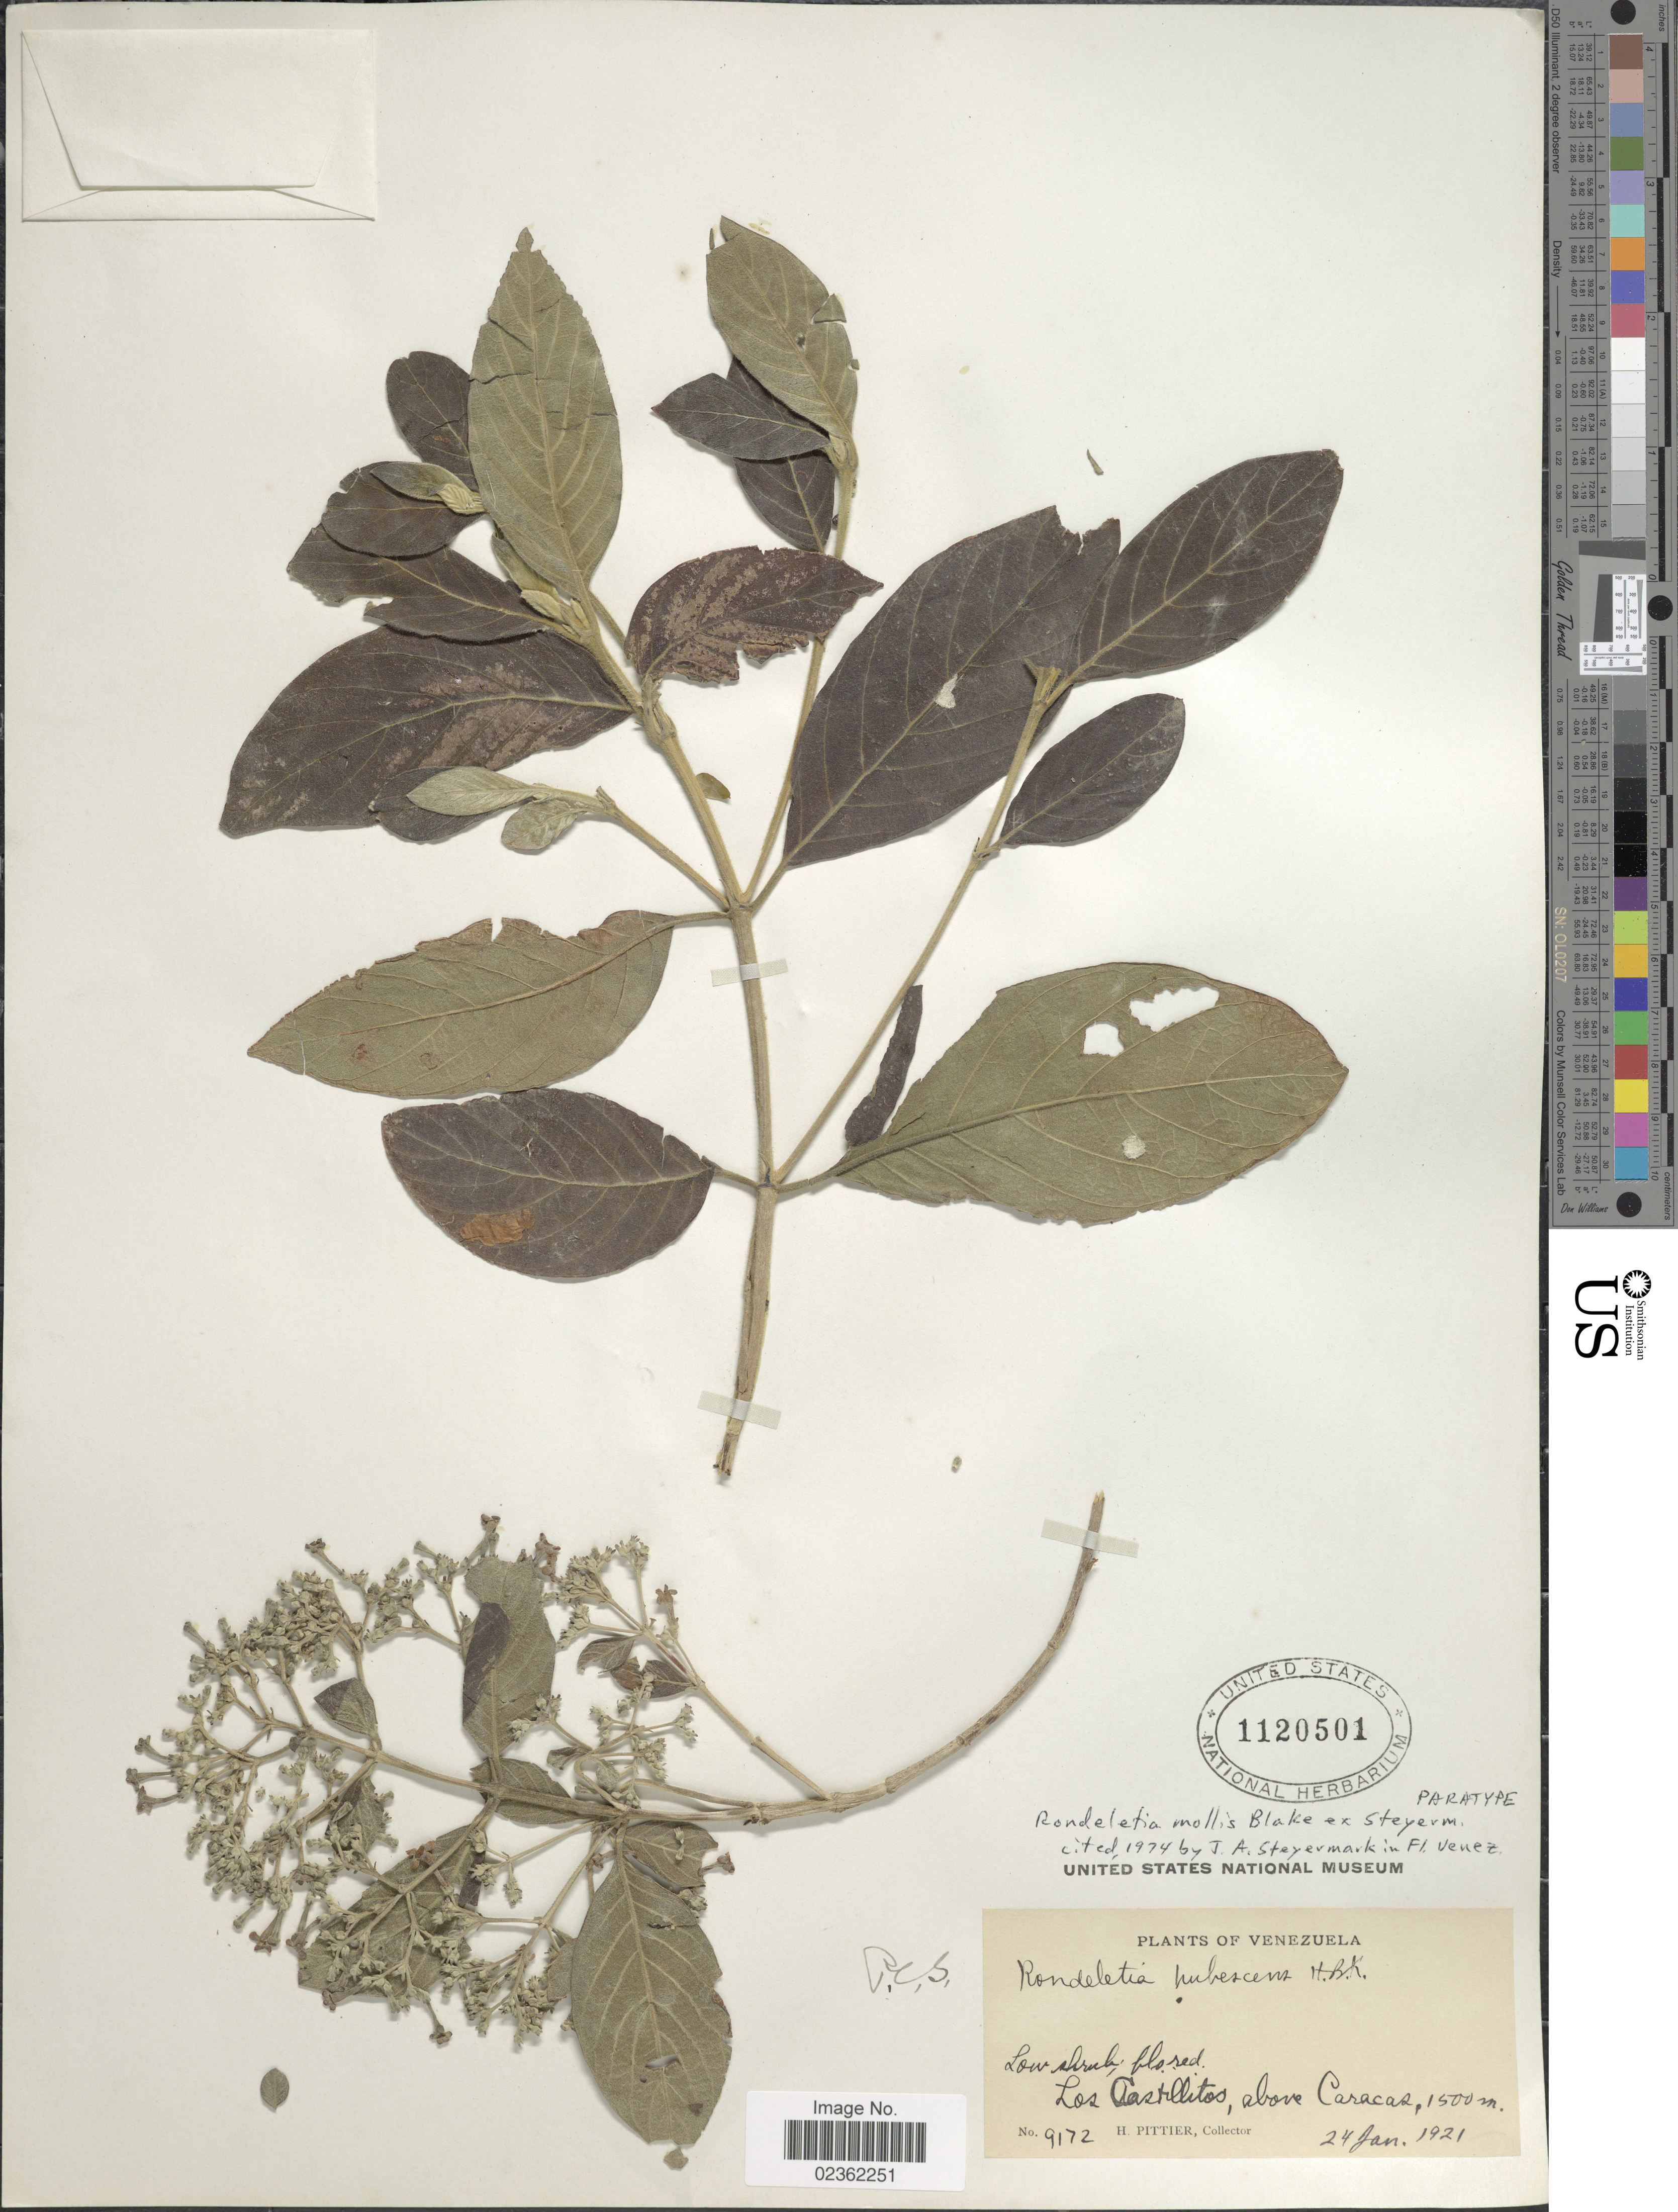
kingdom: Plantae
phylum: Tracheophyta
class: Magnoliopsida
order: Gentianales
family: Rubiaceae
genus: Rondeletia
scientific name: Rondeletia mollis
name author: S.F. Blake ex Steyerm.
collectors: H. F. Pittier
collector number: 9172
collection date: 1921-01-24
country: Venezuela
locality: Los Castillitos, above Caracas.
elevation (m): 1500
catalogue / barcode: US 1120501